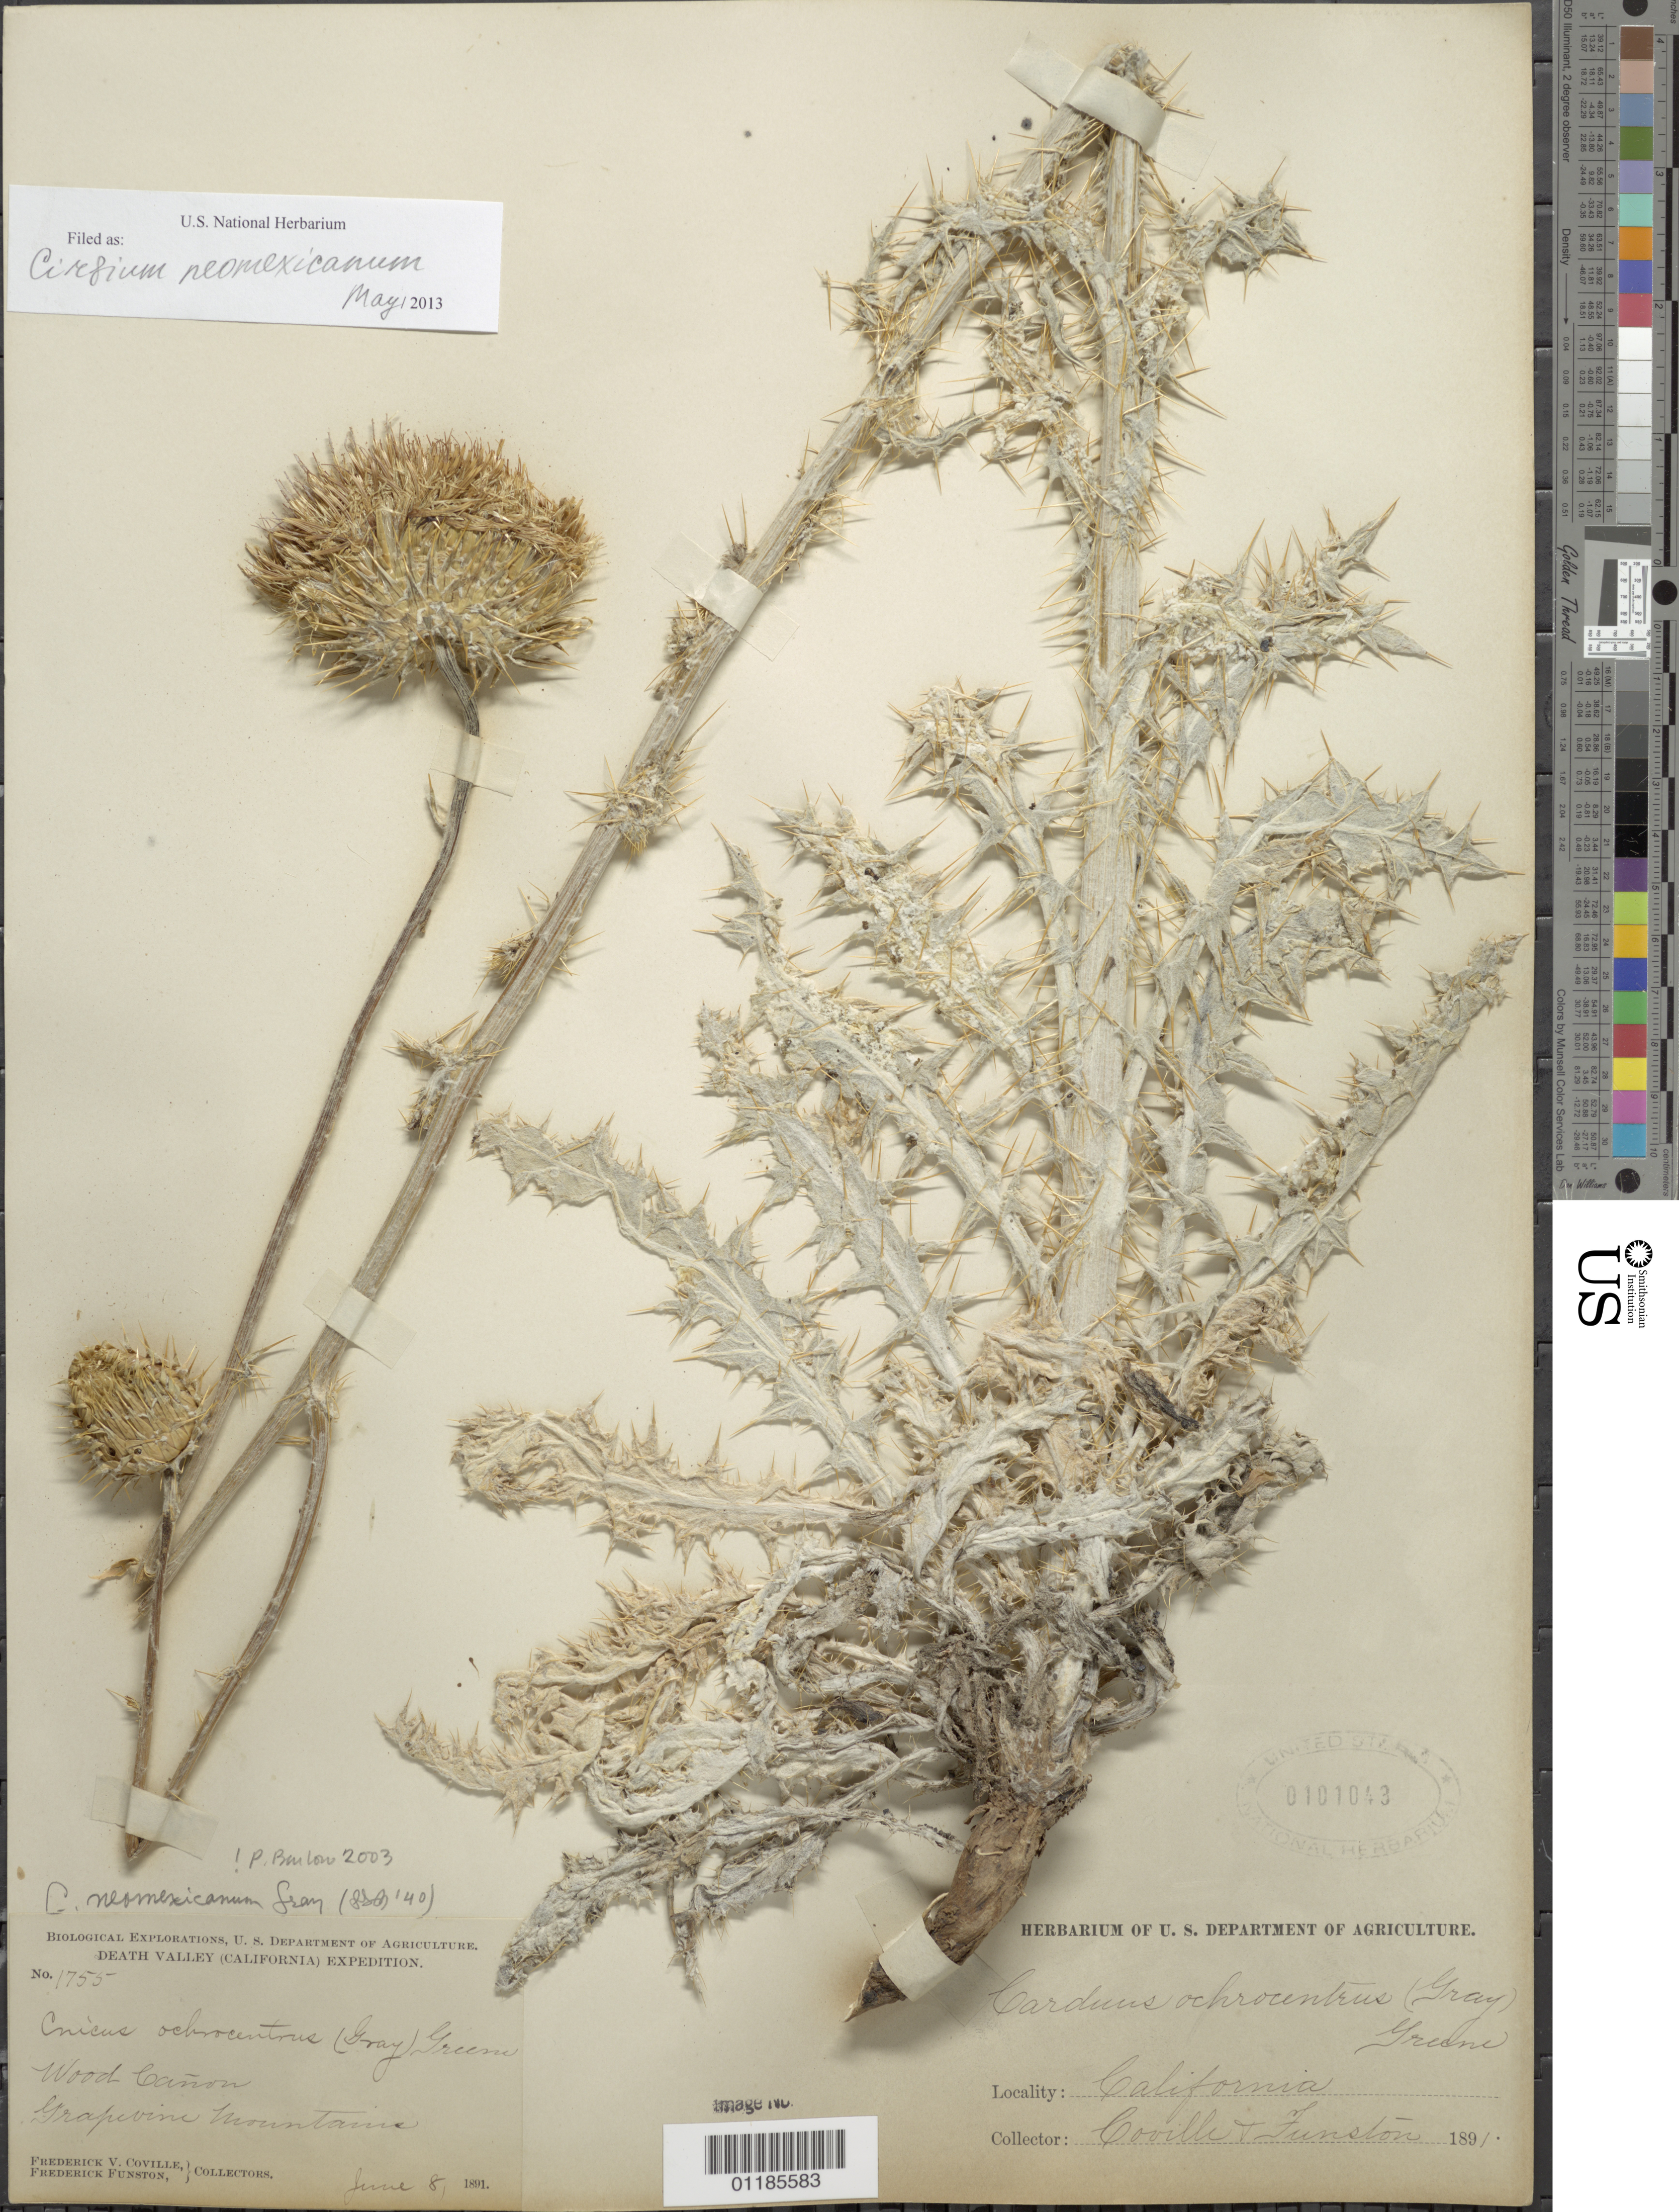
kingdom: Plantae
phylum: Tracheophyta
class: Magnoliopsida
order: Asterales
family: Asteraceae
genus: Cirsium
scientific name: Cirsium neomexicanum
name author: A. Gray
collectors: F. V. Coville & F. Funston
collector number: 1755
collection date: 1891-06-08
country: United States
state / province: California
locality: Wood Canyon, Grapevine Mts.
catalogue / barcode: US 101043